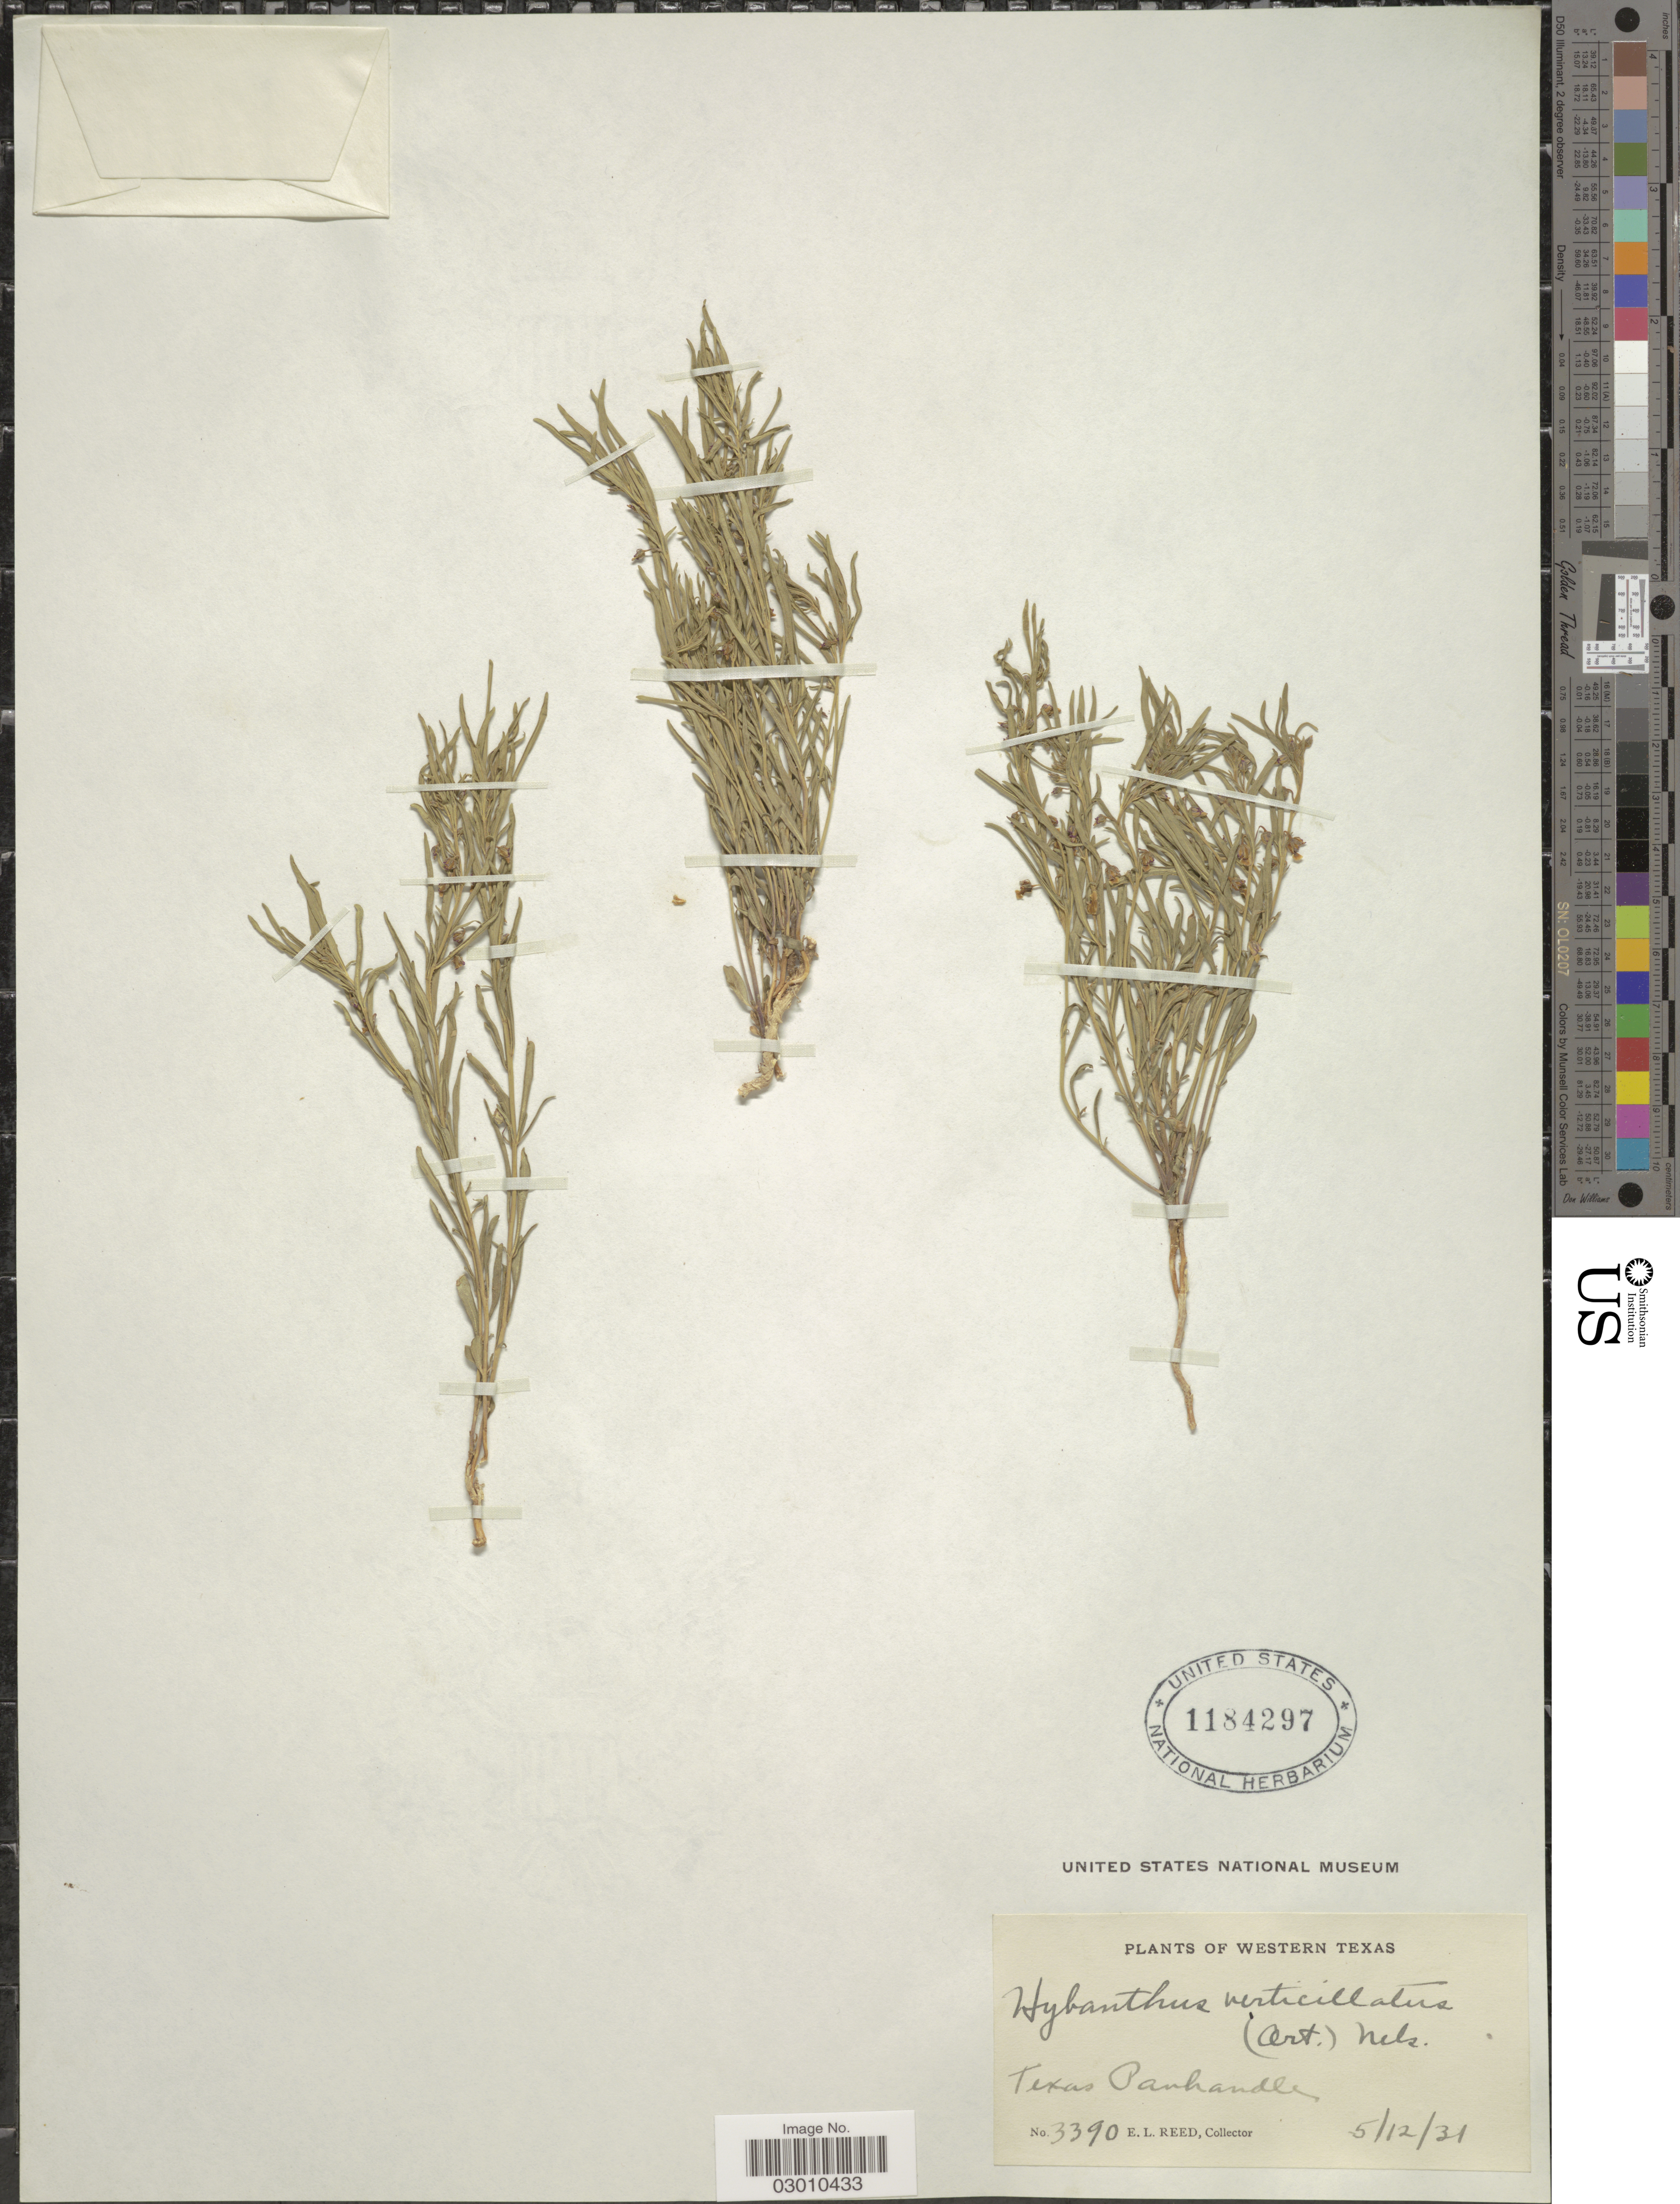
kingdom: Plantae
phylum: Tracheophyta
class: Magnoliopsida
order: Malpighiales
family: Violaceae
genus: Pombalia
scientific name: Pombalia verticillata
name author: (Ortega) Paula-Souza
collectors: E. Reed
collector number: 3390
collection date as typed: Transcribed d/m/y: 12/5/31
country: United States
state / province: Texas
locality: Western Texas. Texas Panhandle.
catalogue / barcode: US 1184297